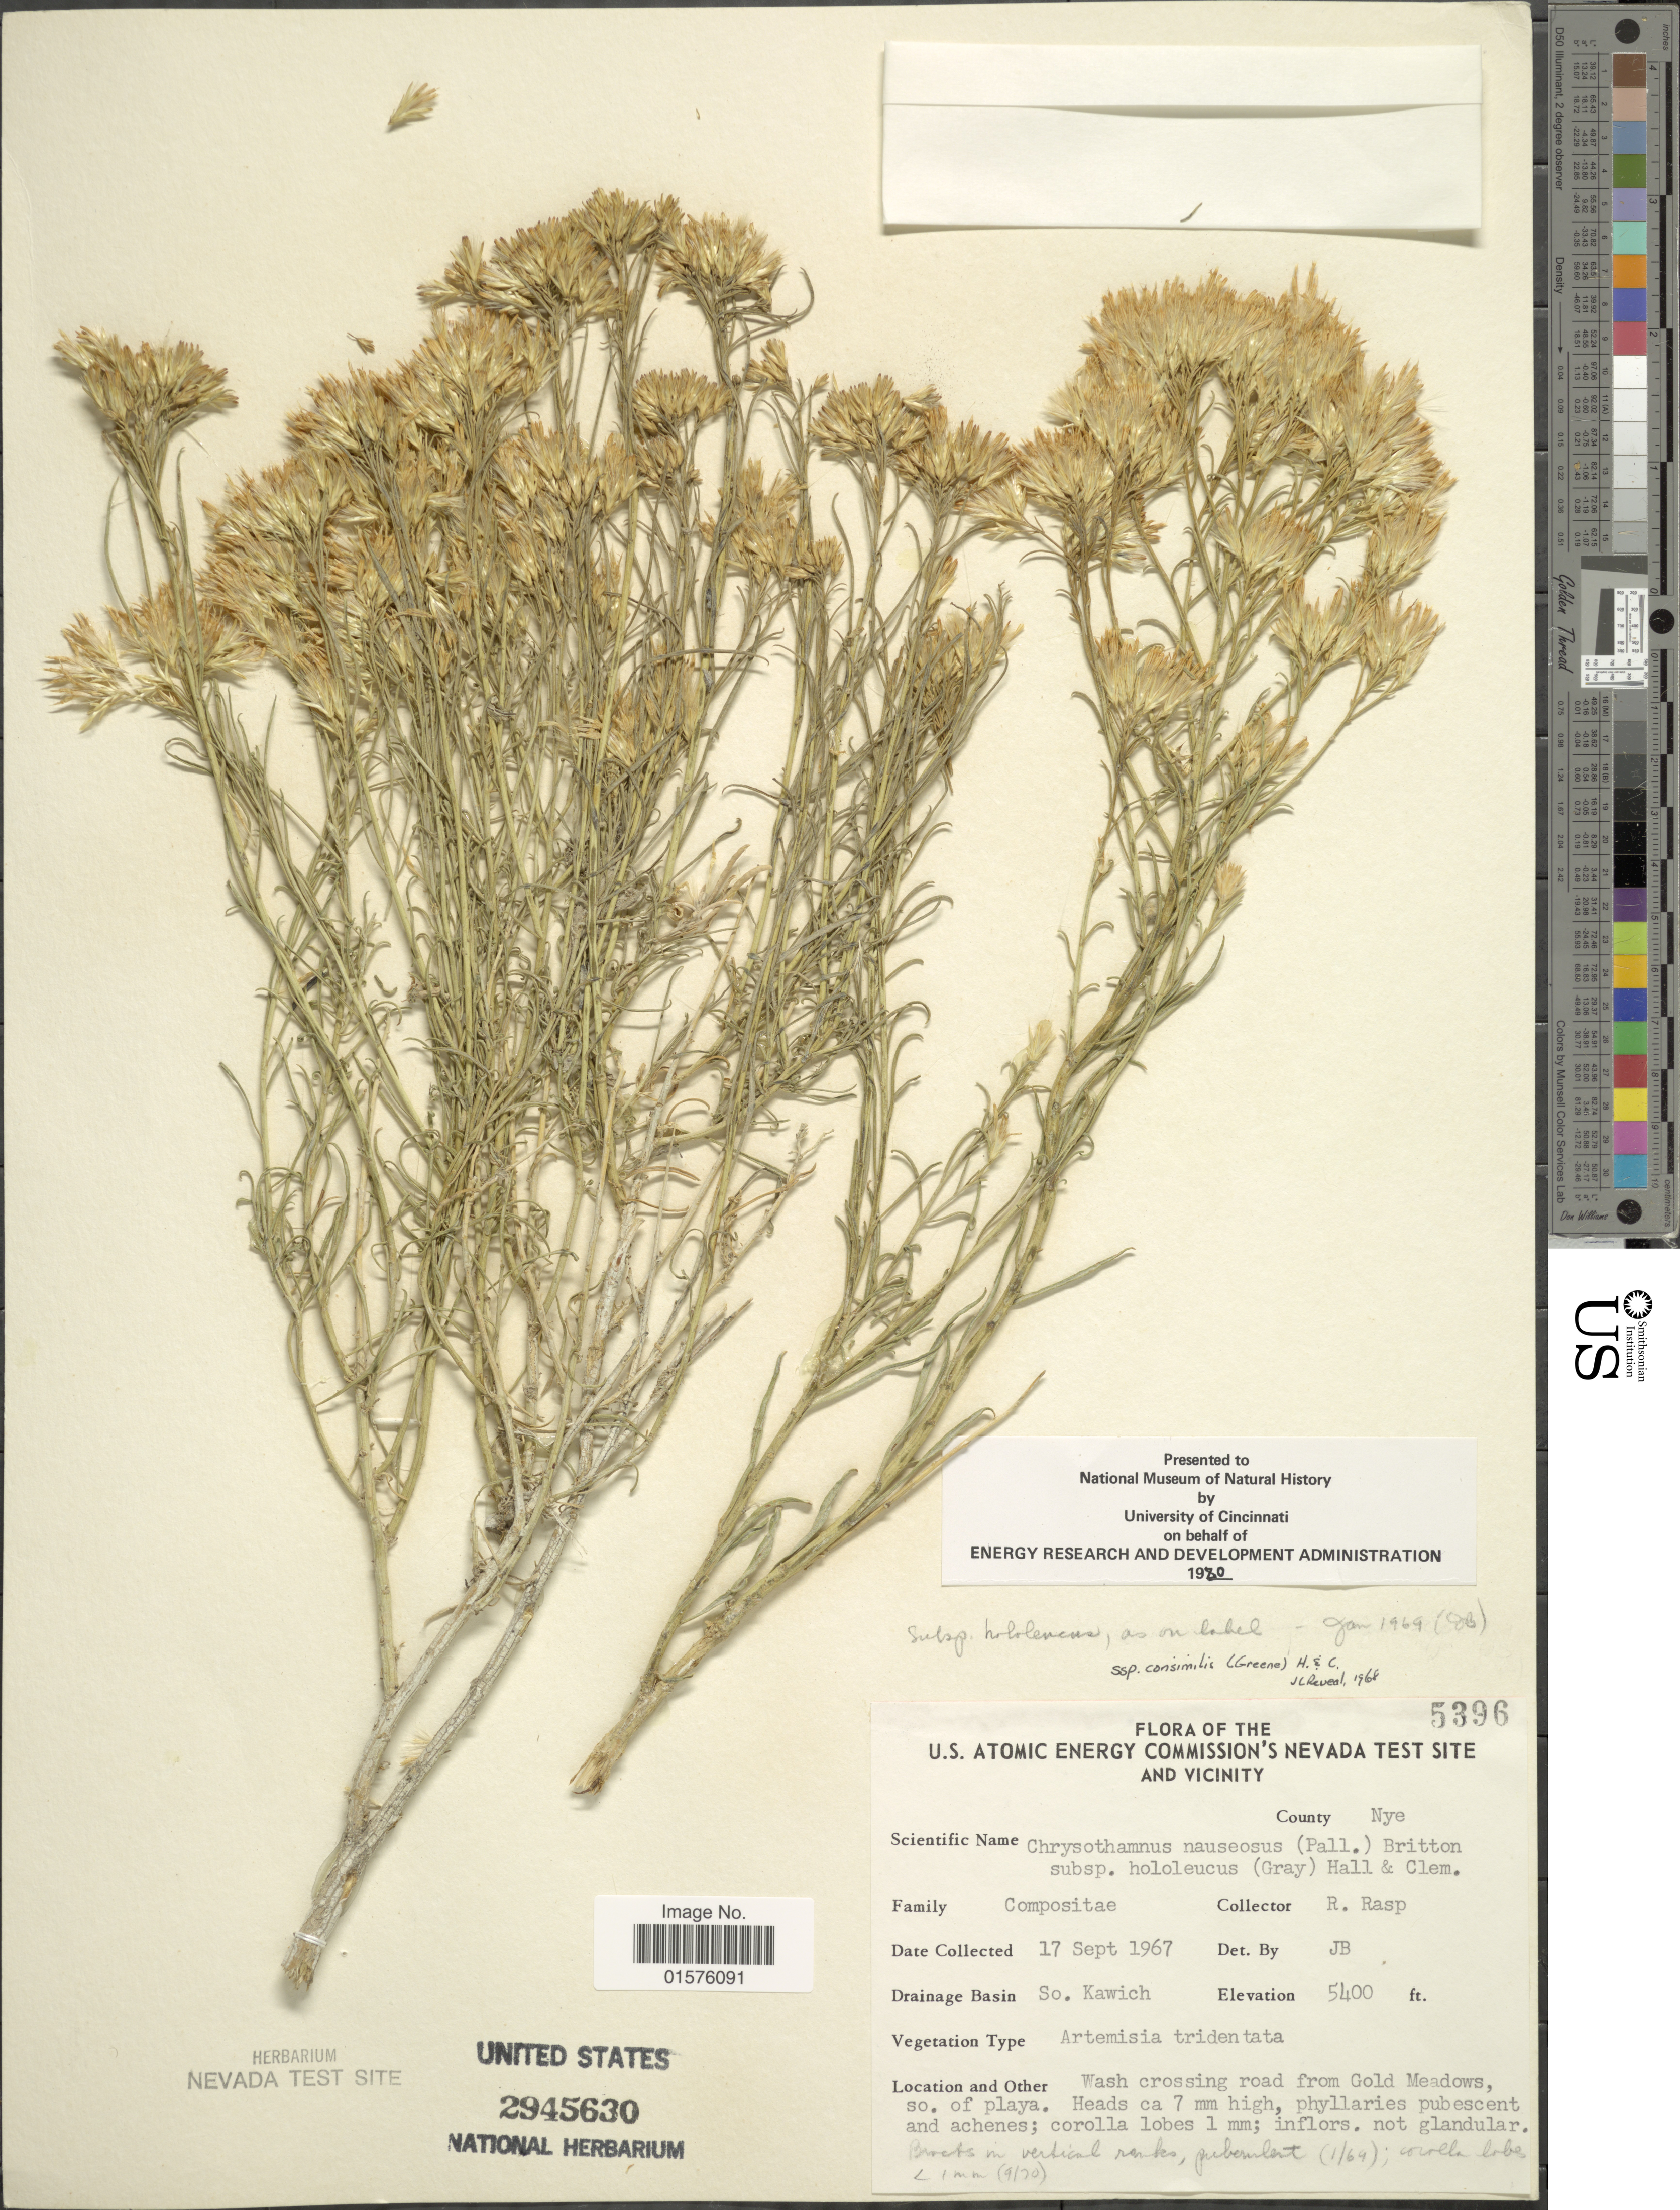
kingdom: Plantae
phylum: Tracheophyta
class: Magnoliopsida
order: Asterales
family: Asteraceae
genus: Ericameria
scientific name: Ericameria nauseosa var. hololeuca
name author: (A. Gray) G.L. Nesom & G.I. Baird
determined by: Urbatsch, Lowell E., Curator (LSU), Louisiana State University (UNITED STATES)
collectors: R. Rasp.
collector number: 5396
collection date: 1967-09-17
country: United States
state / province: Nevada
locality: The U.S. Atomic Energy Commision's Nevada test site and vicinity, County: Nye, Wash crossing road from Gold Meadows. Drainage basin: So Kawich.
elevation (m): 1646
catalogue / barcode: US 2945630